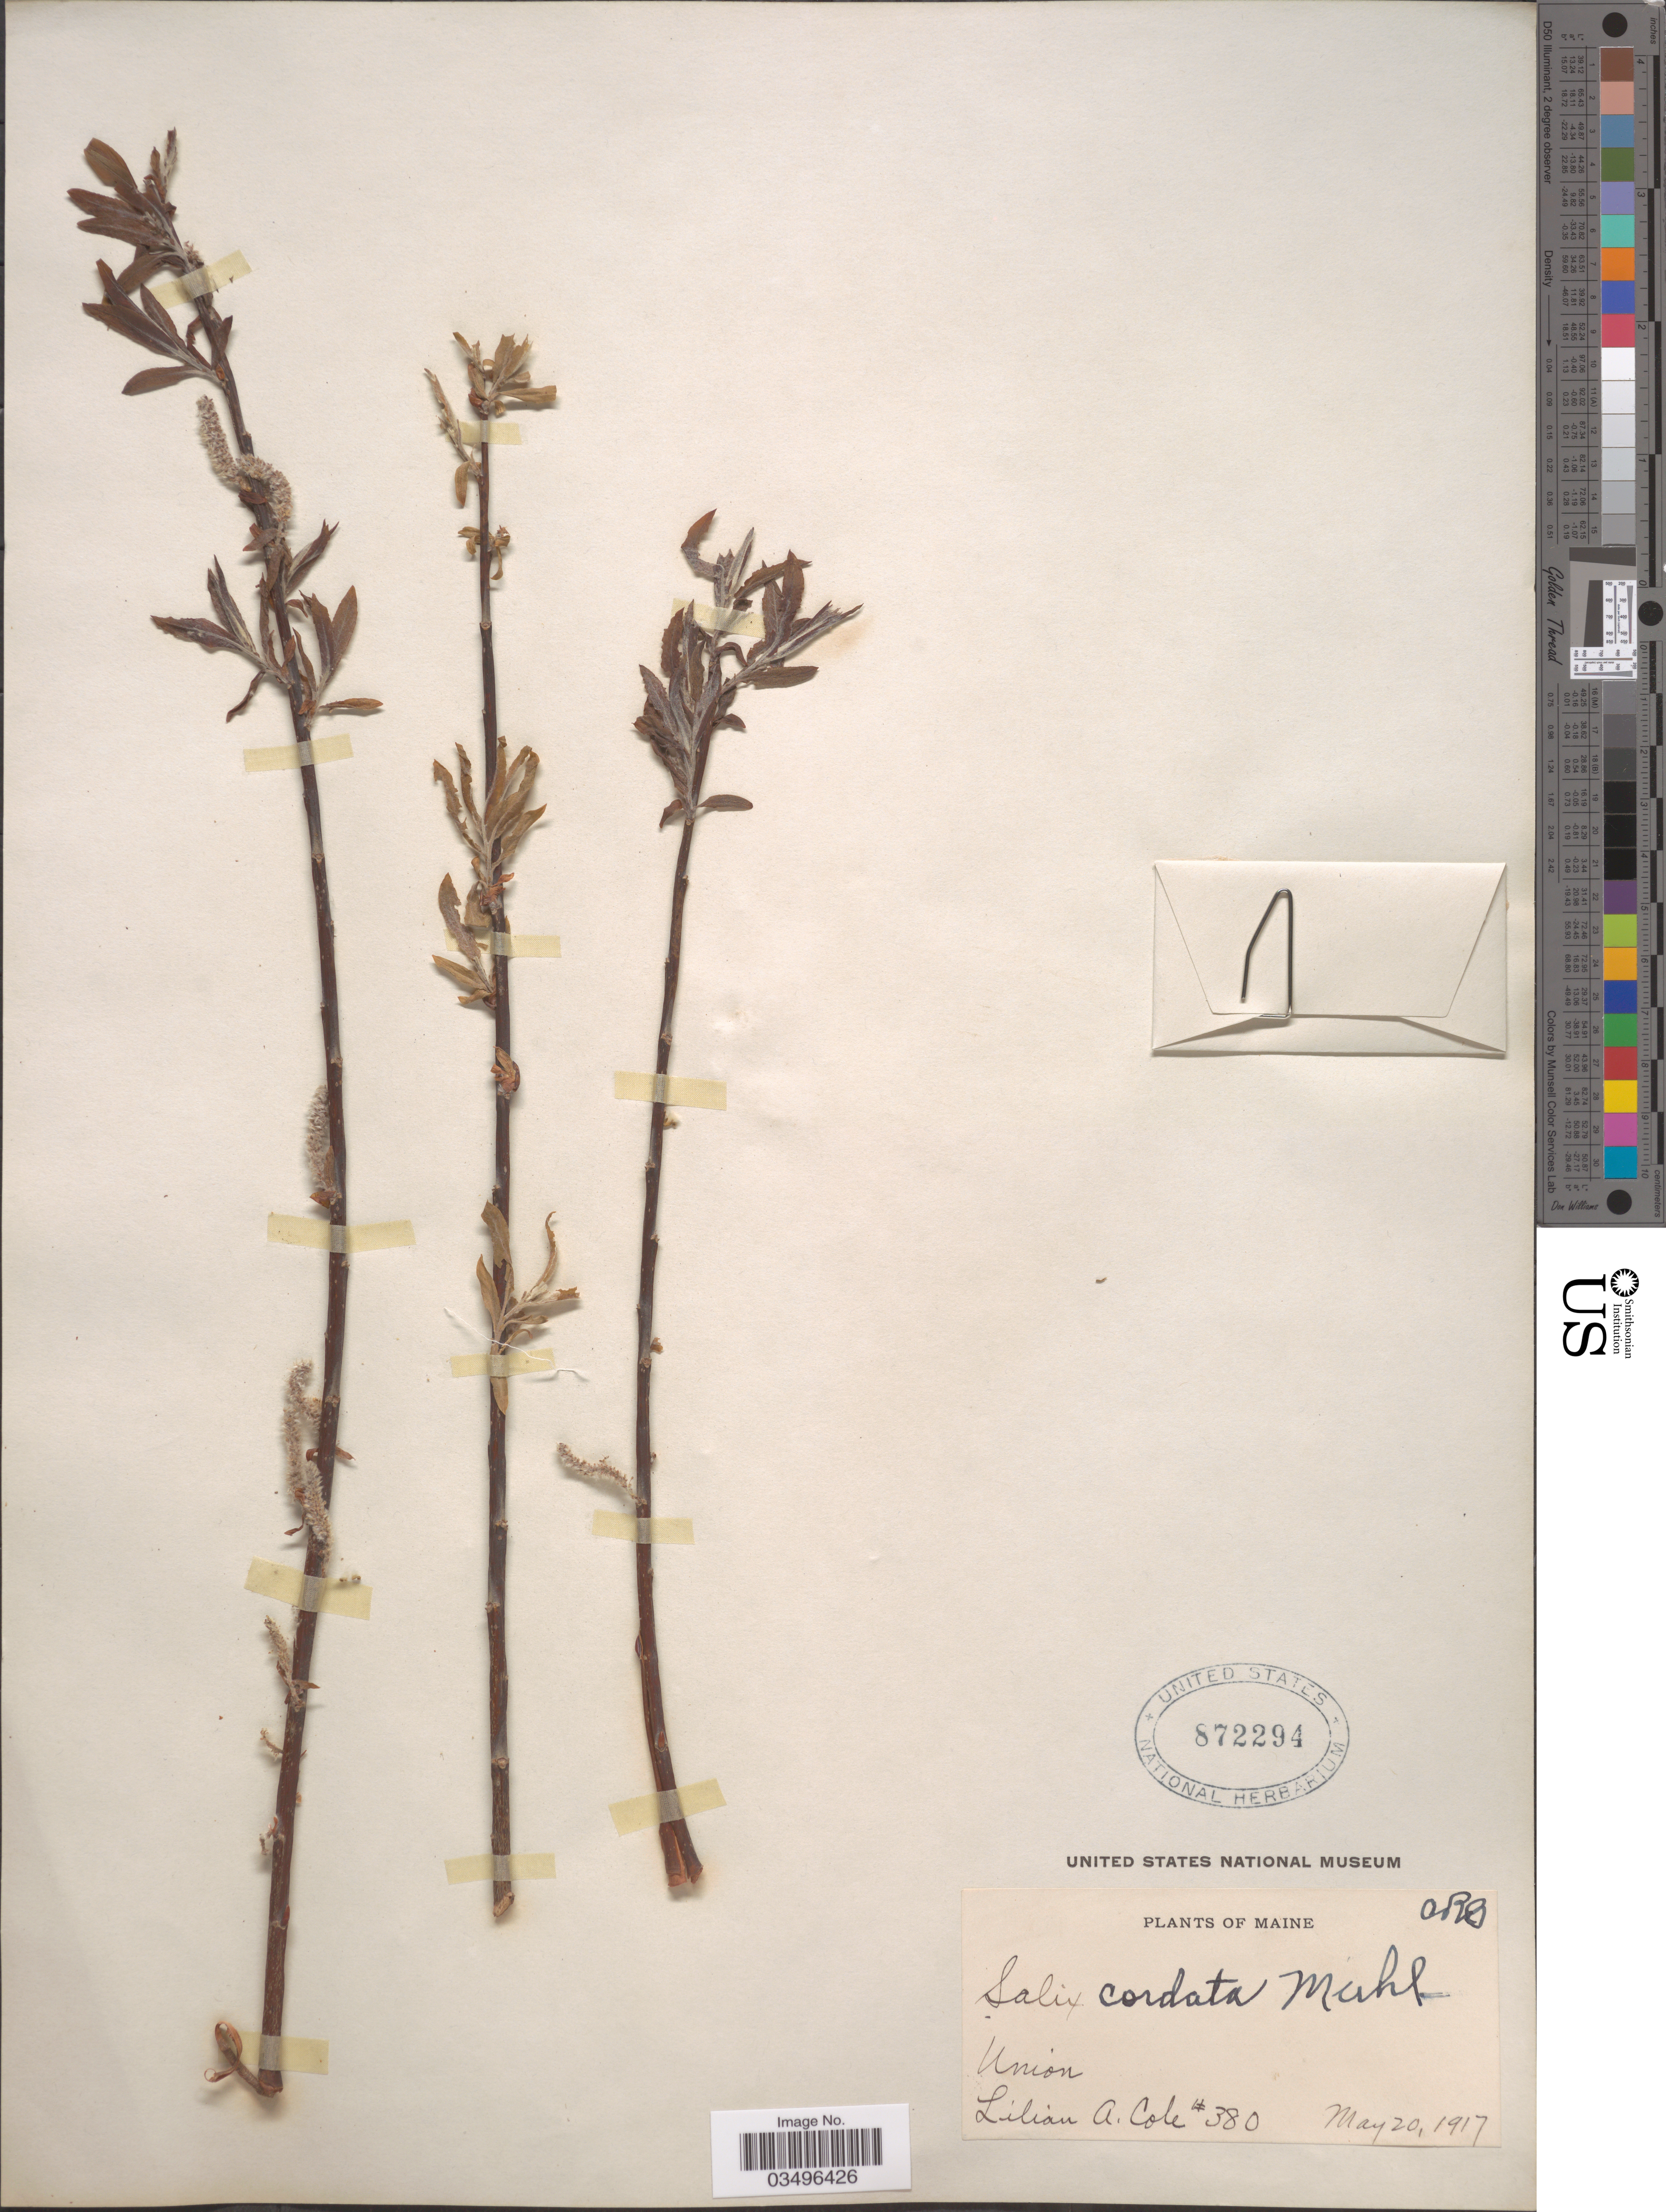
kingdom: Plantae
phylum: Tracheophyta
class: Magnoliopsida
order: Malpighiales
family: Salicaceae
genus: Salix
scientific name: Salix cordata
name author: Michx.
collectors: L. A. Cole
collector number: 380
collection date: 1917-05-20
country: United States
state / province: Maine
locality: Union.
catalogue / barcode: US 872294